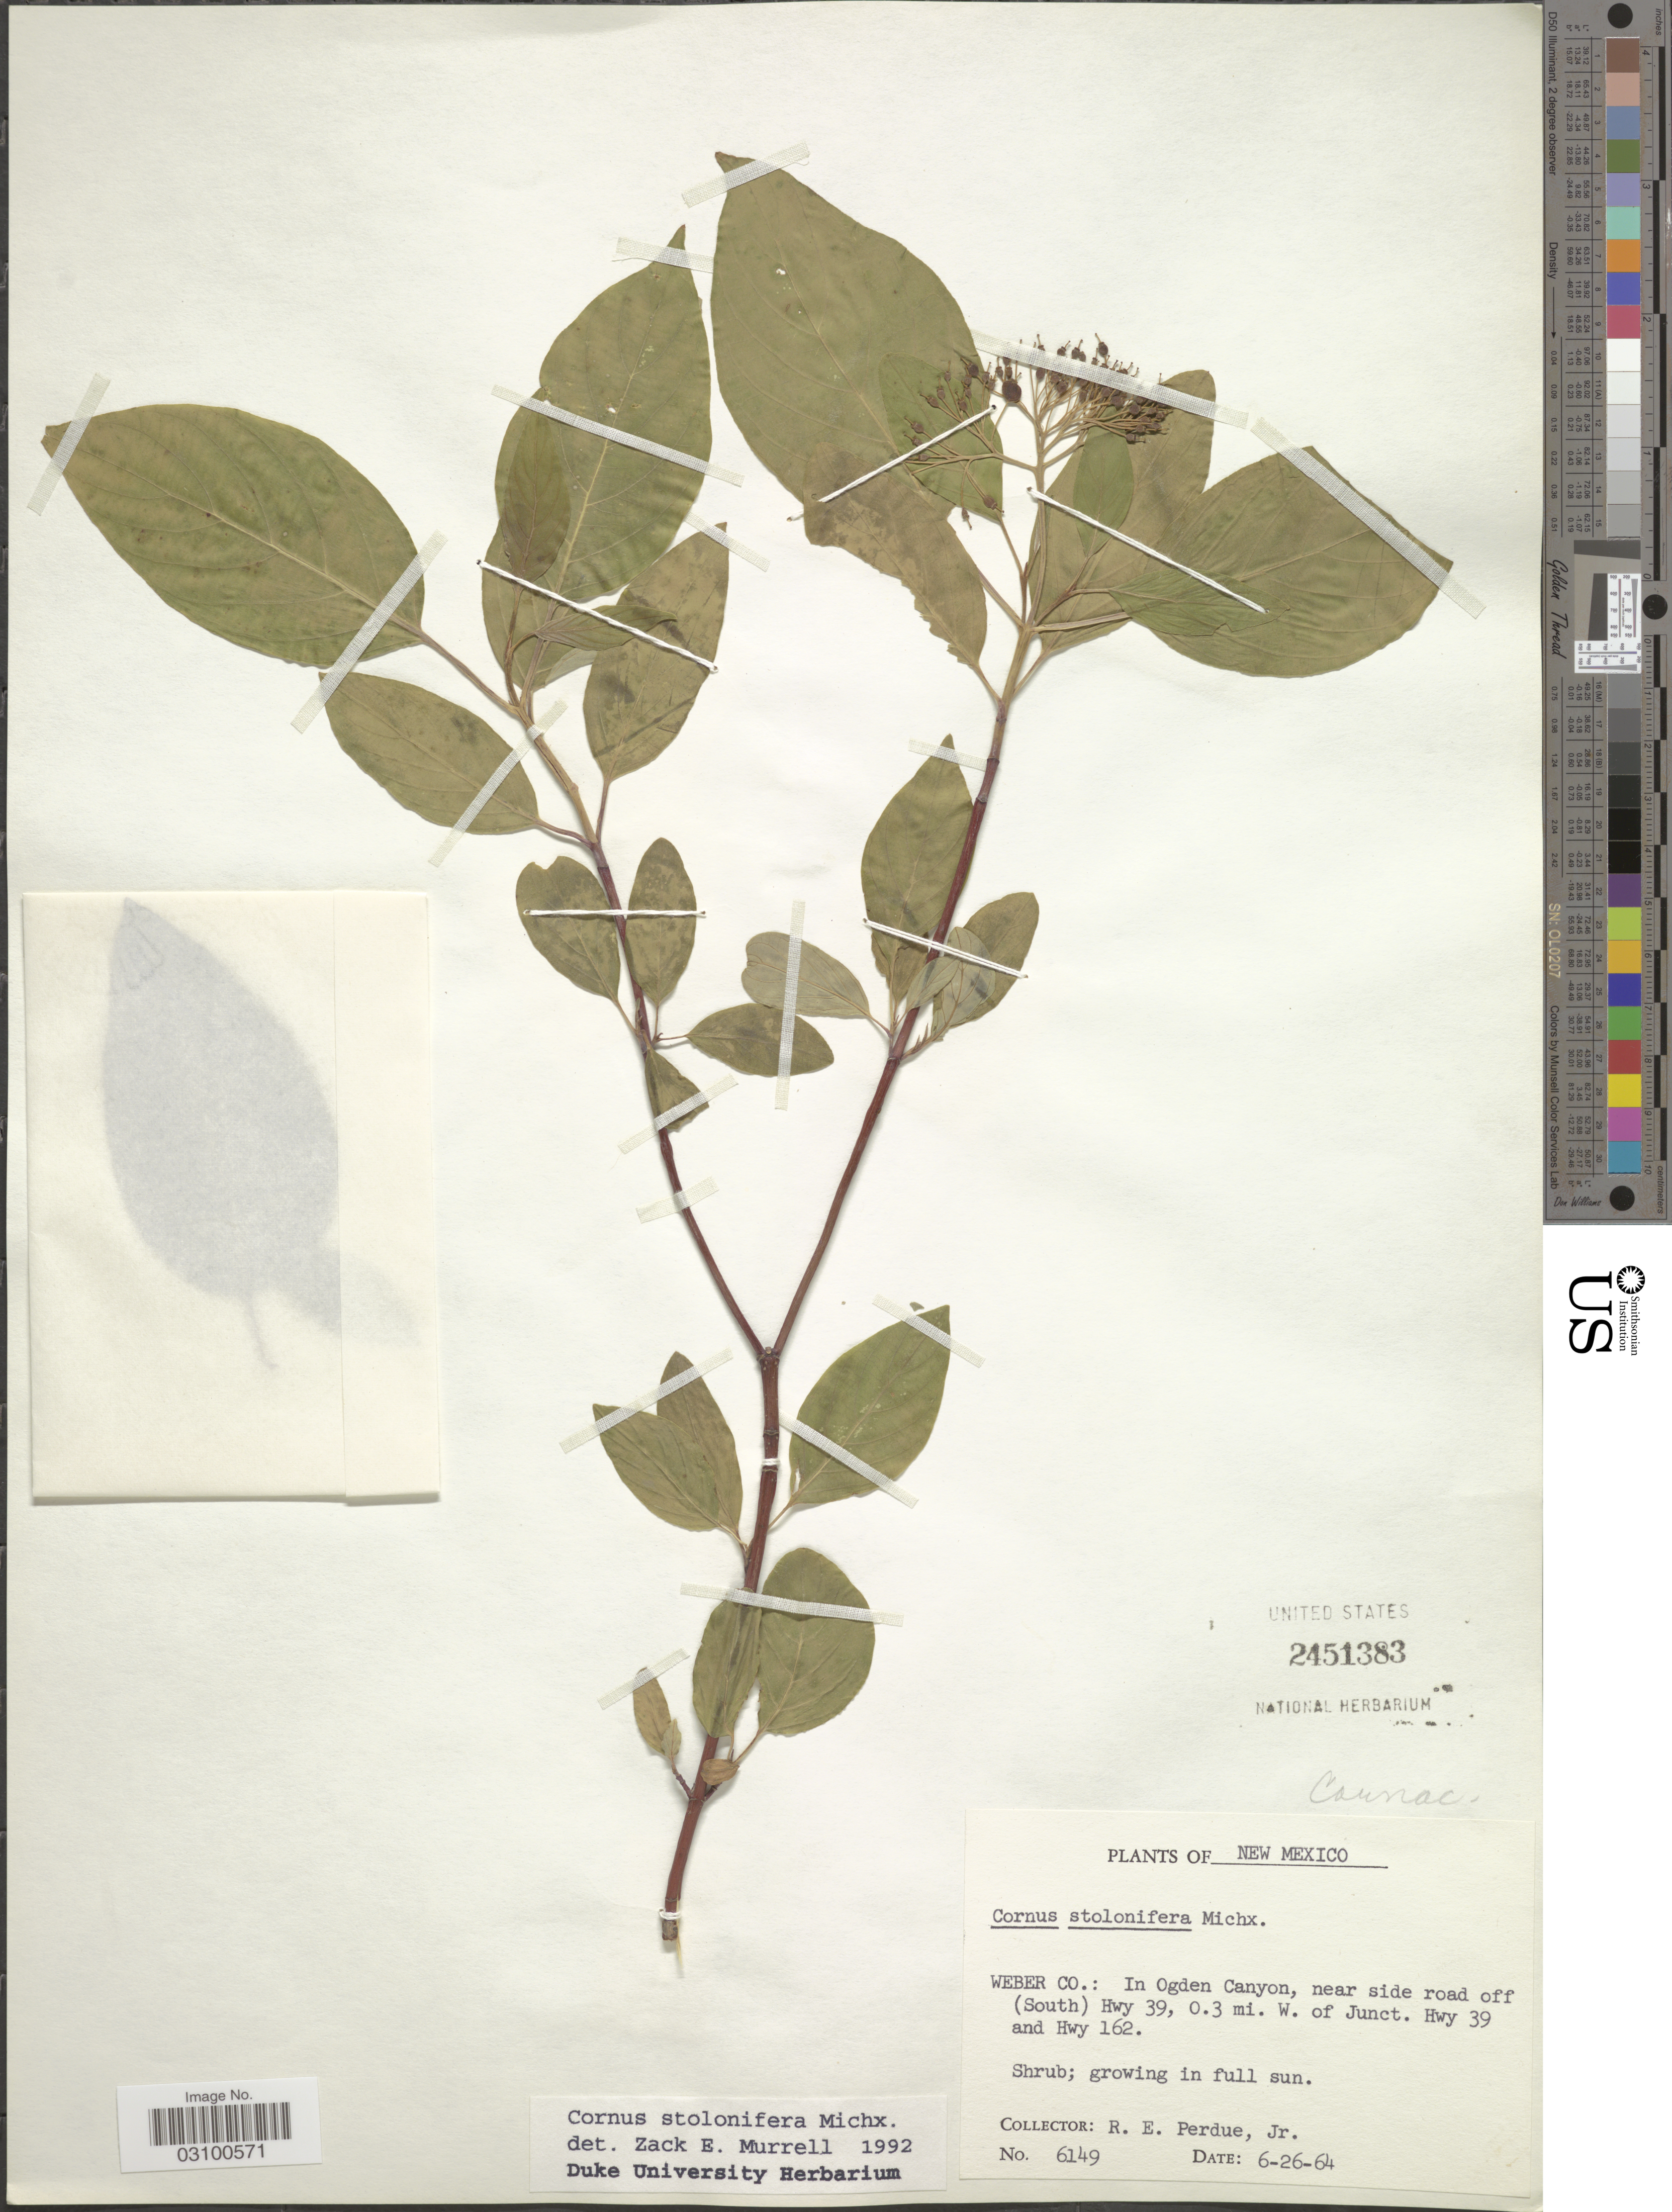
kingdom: Plantae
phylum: Tracheophyta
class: Magnoliopsida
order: Cornales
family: Cornaceae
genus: Cornus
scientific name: Cornus sericea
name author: L.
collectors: R. E. Perdue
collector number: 6149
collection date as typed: Transcribed d/m/y: 26/6/64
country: United States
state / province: New Mexico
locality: Weber Co.: In Ogden Canyon, near side road off (South) Hwy 39, 0.3 mi. W. of Junct. Hwy 39 and Hwy 162.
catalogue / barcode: US 2451383